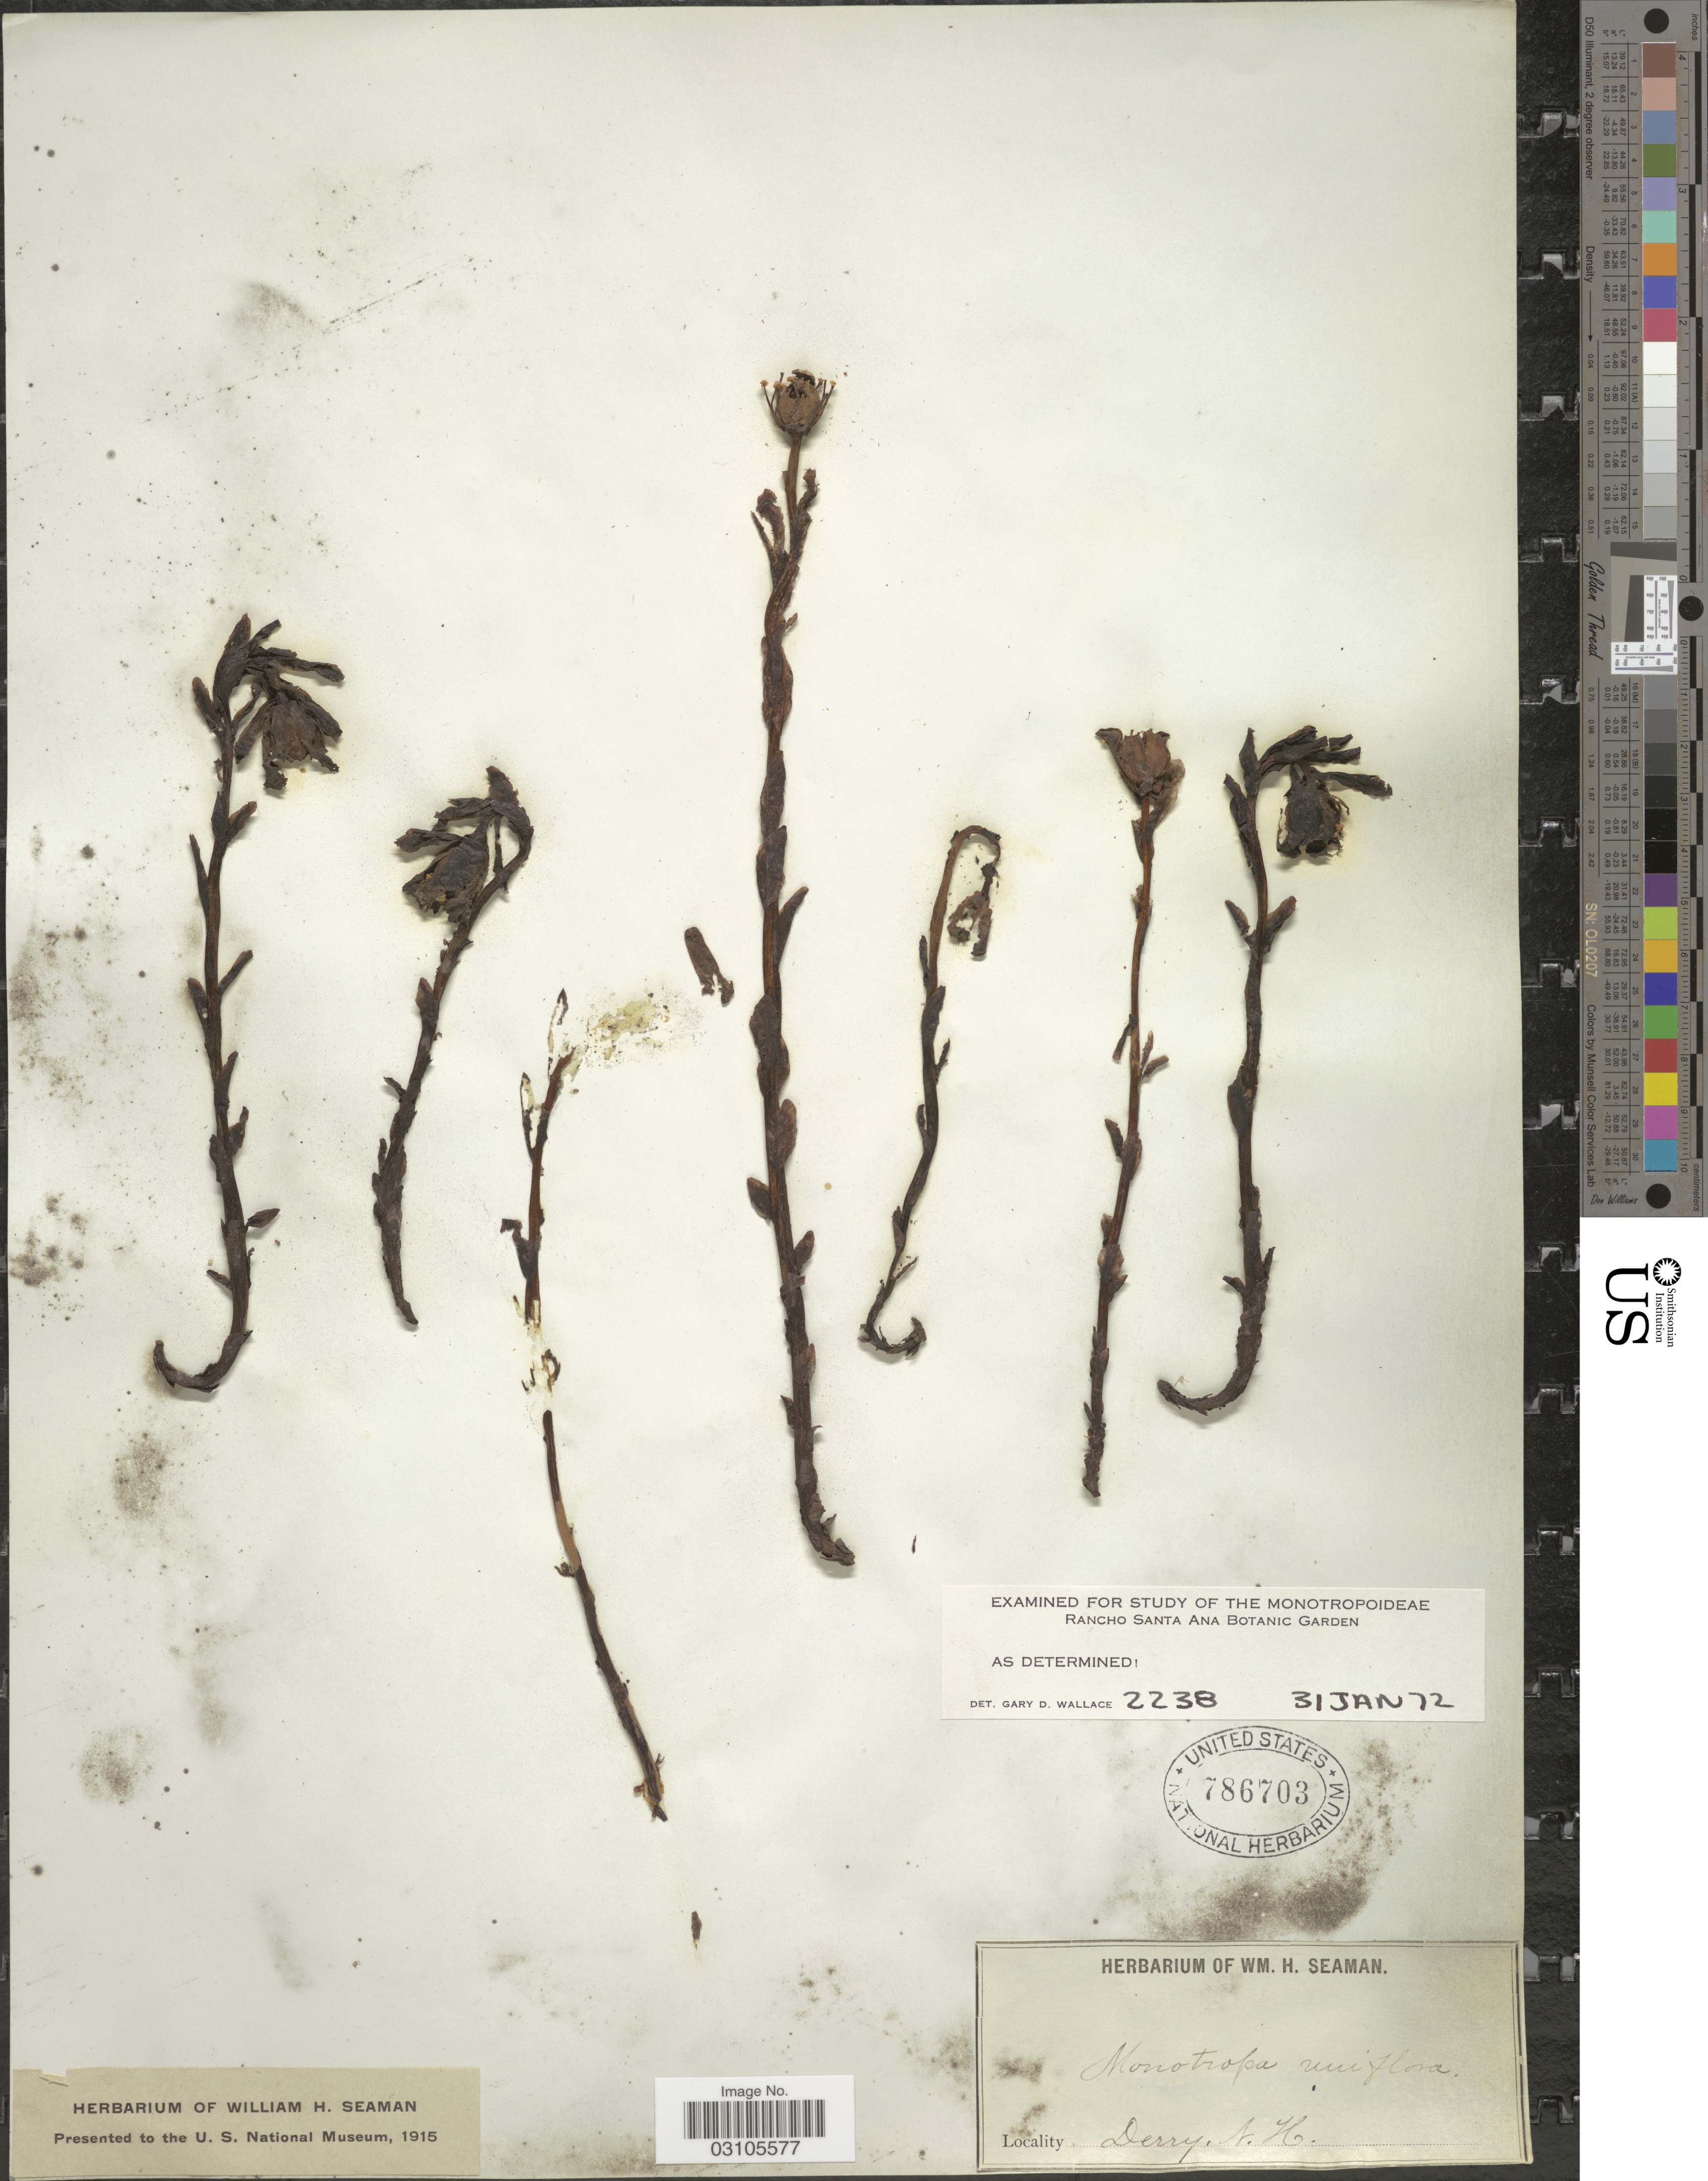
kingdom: Plantae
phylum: Tracheophyta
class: Magnoliopsida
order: Ericales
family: Ericaceae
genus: Monotropa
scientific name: Monotropa uniflora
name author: L.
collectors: Ex herb. W. H. Seaman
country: United States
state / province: New Hampshire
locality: Derry.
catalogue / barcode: US 786703